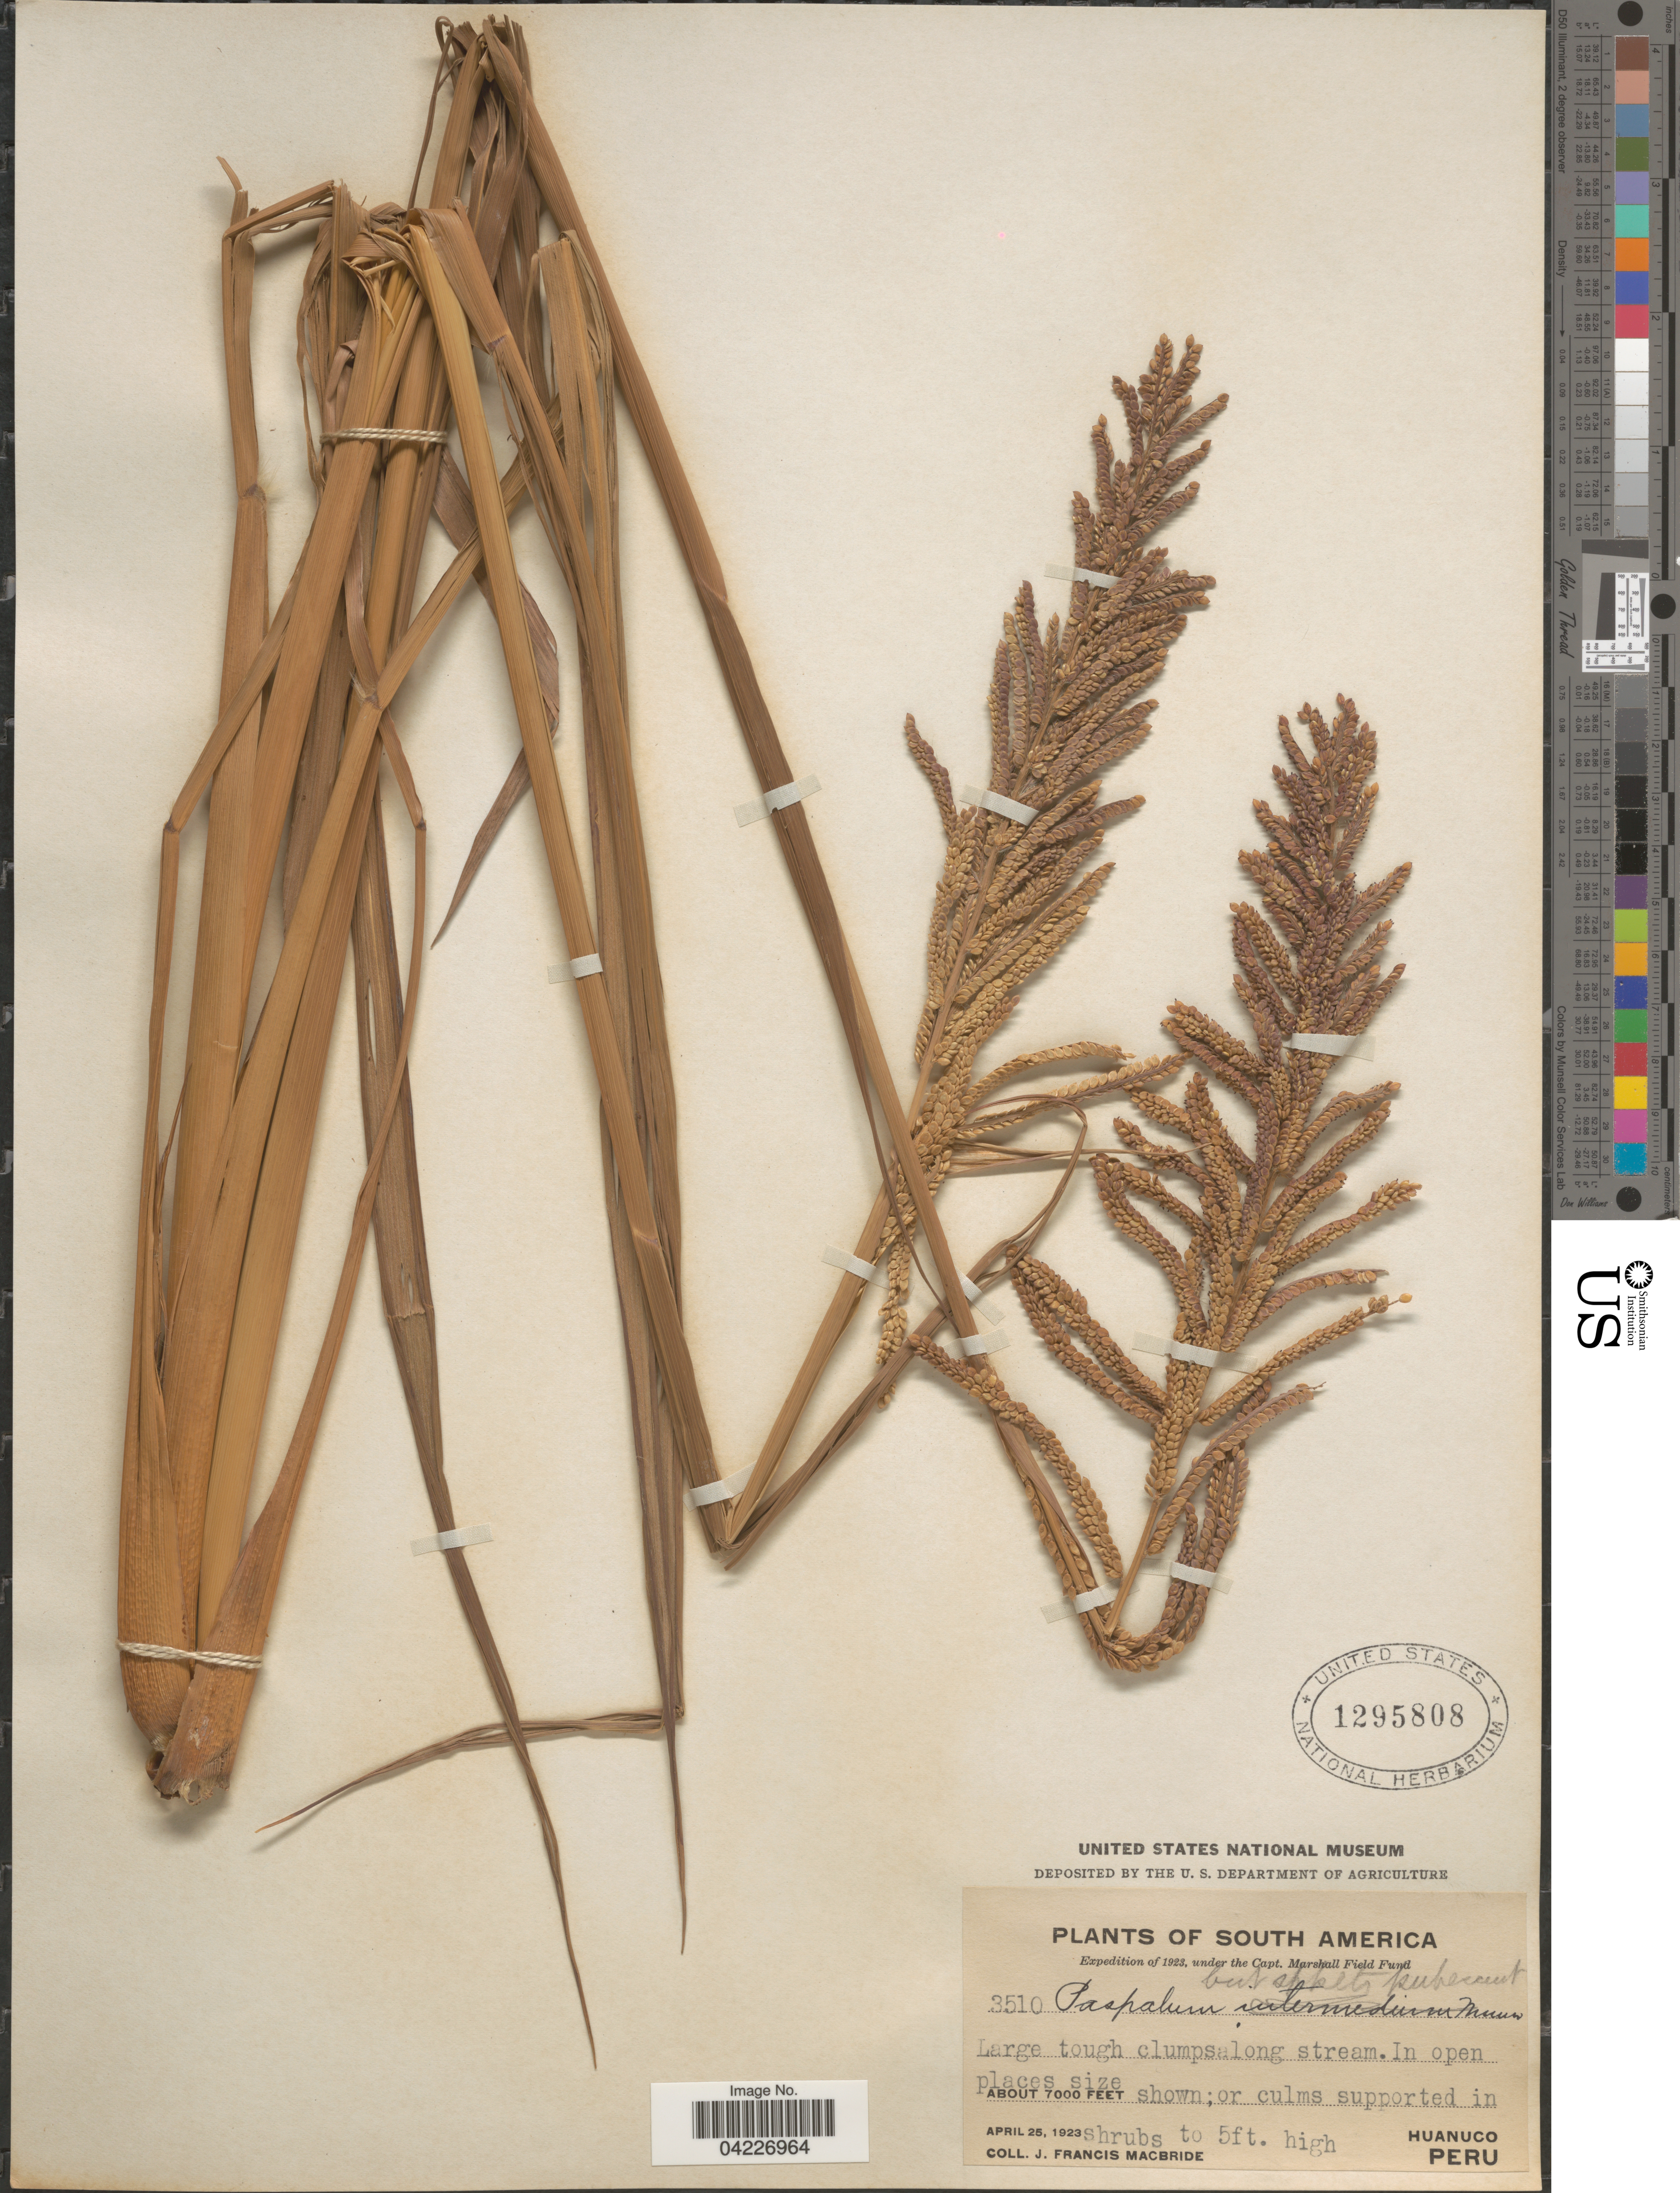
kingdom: Plantae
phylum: Tracheophyta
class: Liliopsida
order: Poales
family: Poaceae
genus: Paspalum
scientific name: Paspalum sp.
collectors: J. F. Macbride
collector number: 3510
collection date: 1923-04-25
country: Peru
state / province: Huánuco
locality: Expedition of 1923.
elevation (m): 2134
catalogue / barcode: US 1295808